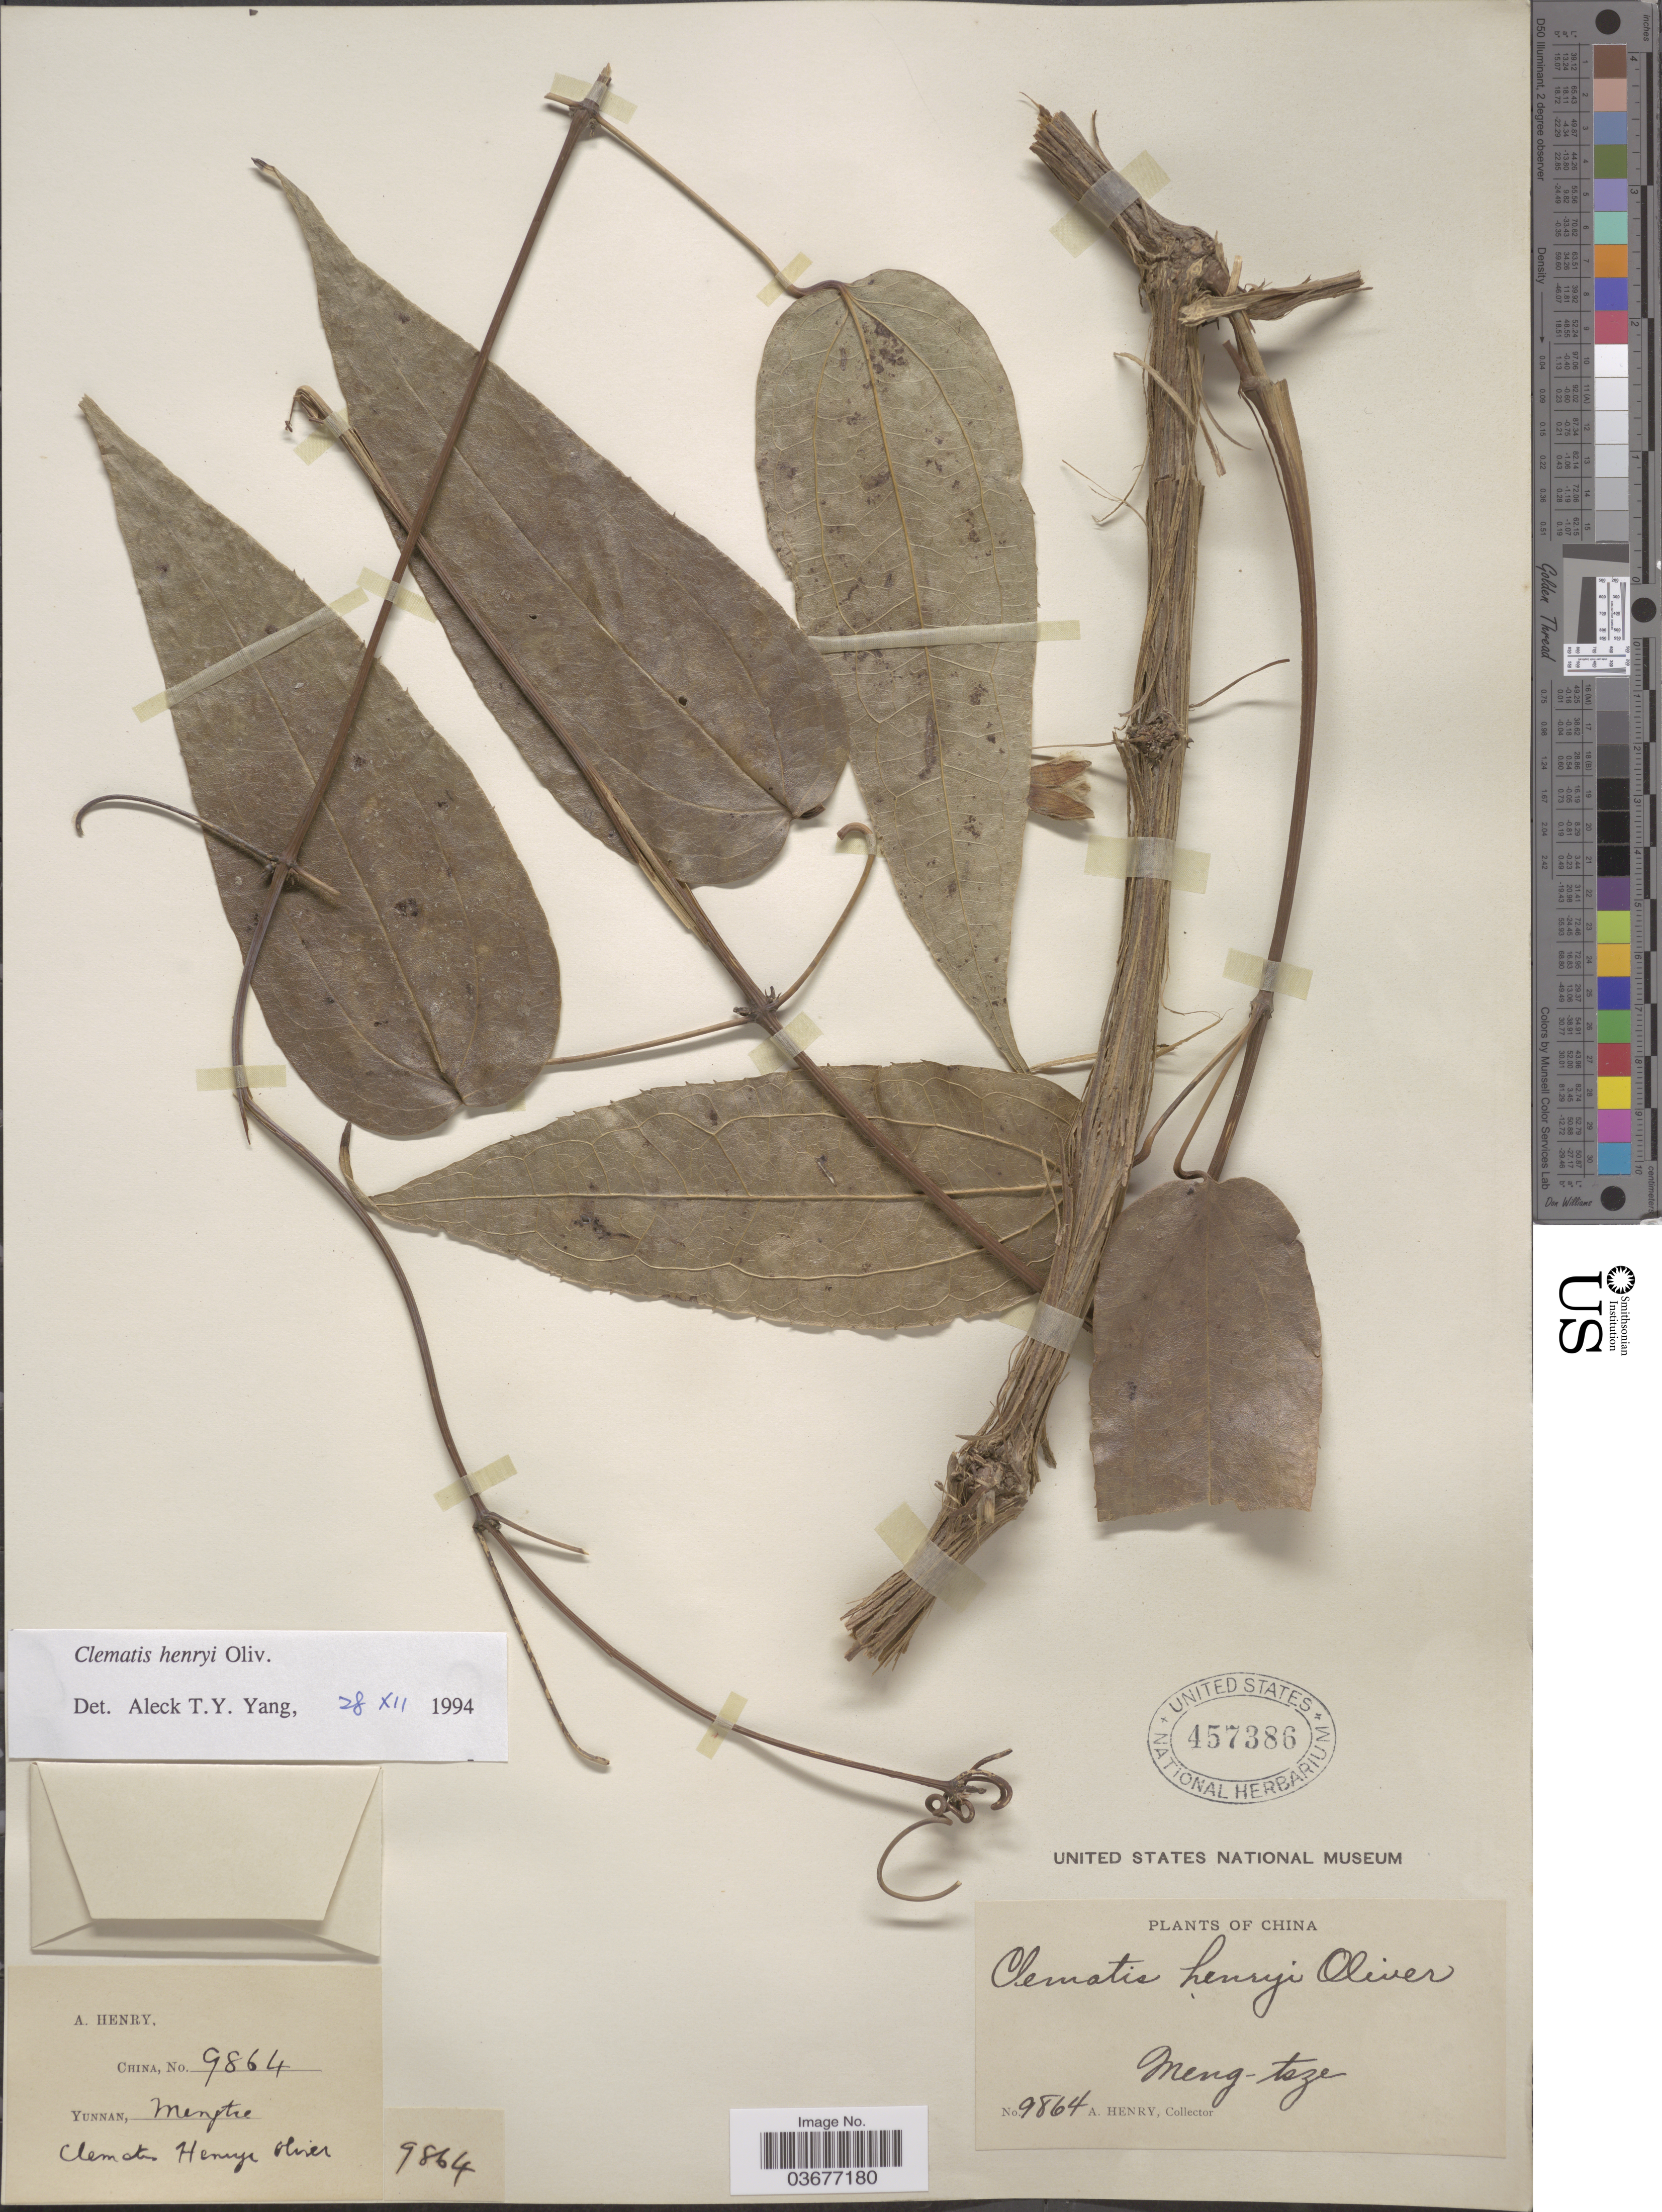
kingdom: Plantae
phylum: Tracheophyta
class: Magnoliopsida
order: Ranunculales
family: Ranunculaceae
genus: Clematis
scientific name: Clematis henryi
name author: Oliv.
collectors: A. Henry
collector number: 9864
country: China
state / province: Yunnan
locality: Mengtze.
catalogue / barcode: US 457386